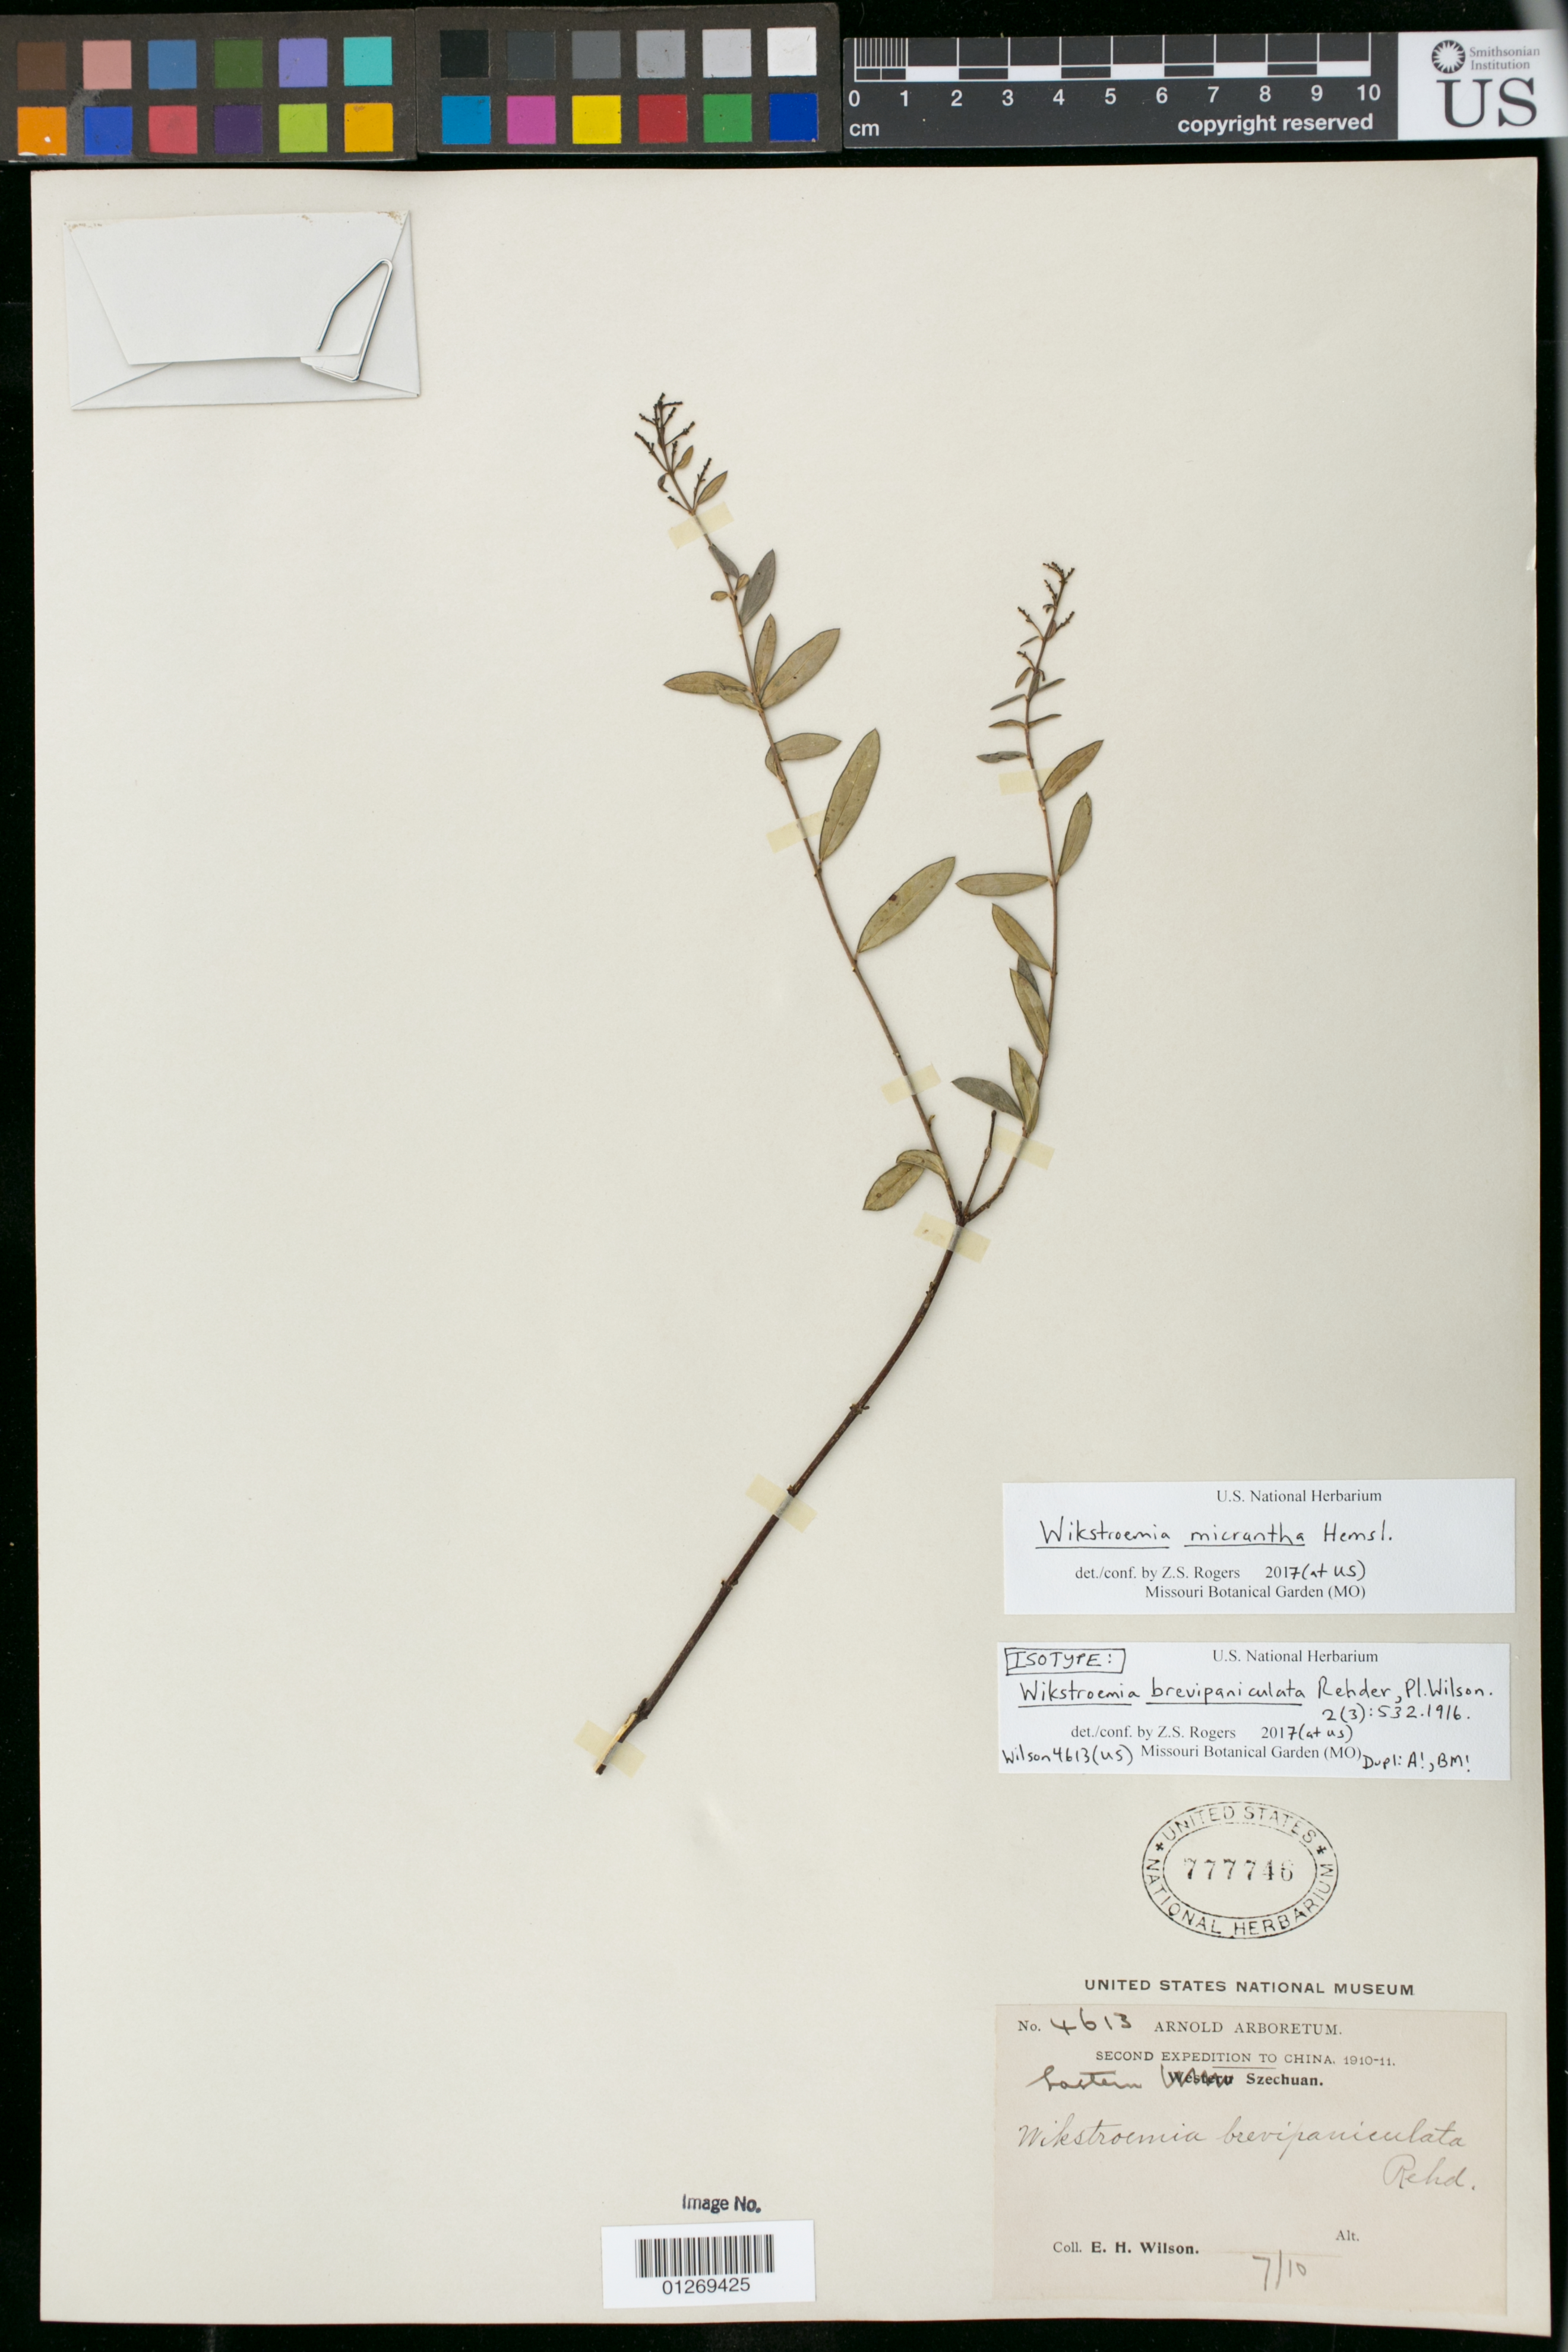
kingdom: Plantae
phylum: Tracheophyta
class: Magnoliopsida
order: Malvales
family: Thymelaeaceae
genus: Wikstroemia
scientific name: Wikstroemia brevipaniculata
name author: Rehder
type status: Isotype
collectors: E. H. Wilson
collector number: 4613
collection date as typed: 7/10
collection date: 1910-07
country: China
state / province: Sichuan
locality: Eastern Szechuan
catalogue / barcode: US 777746